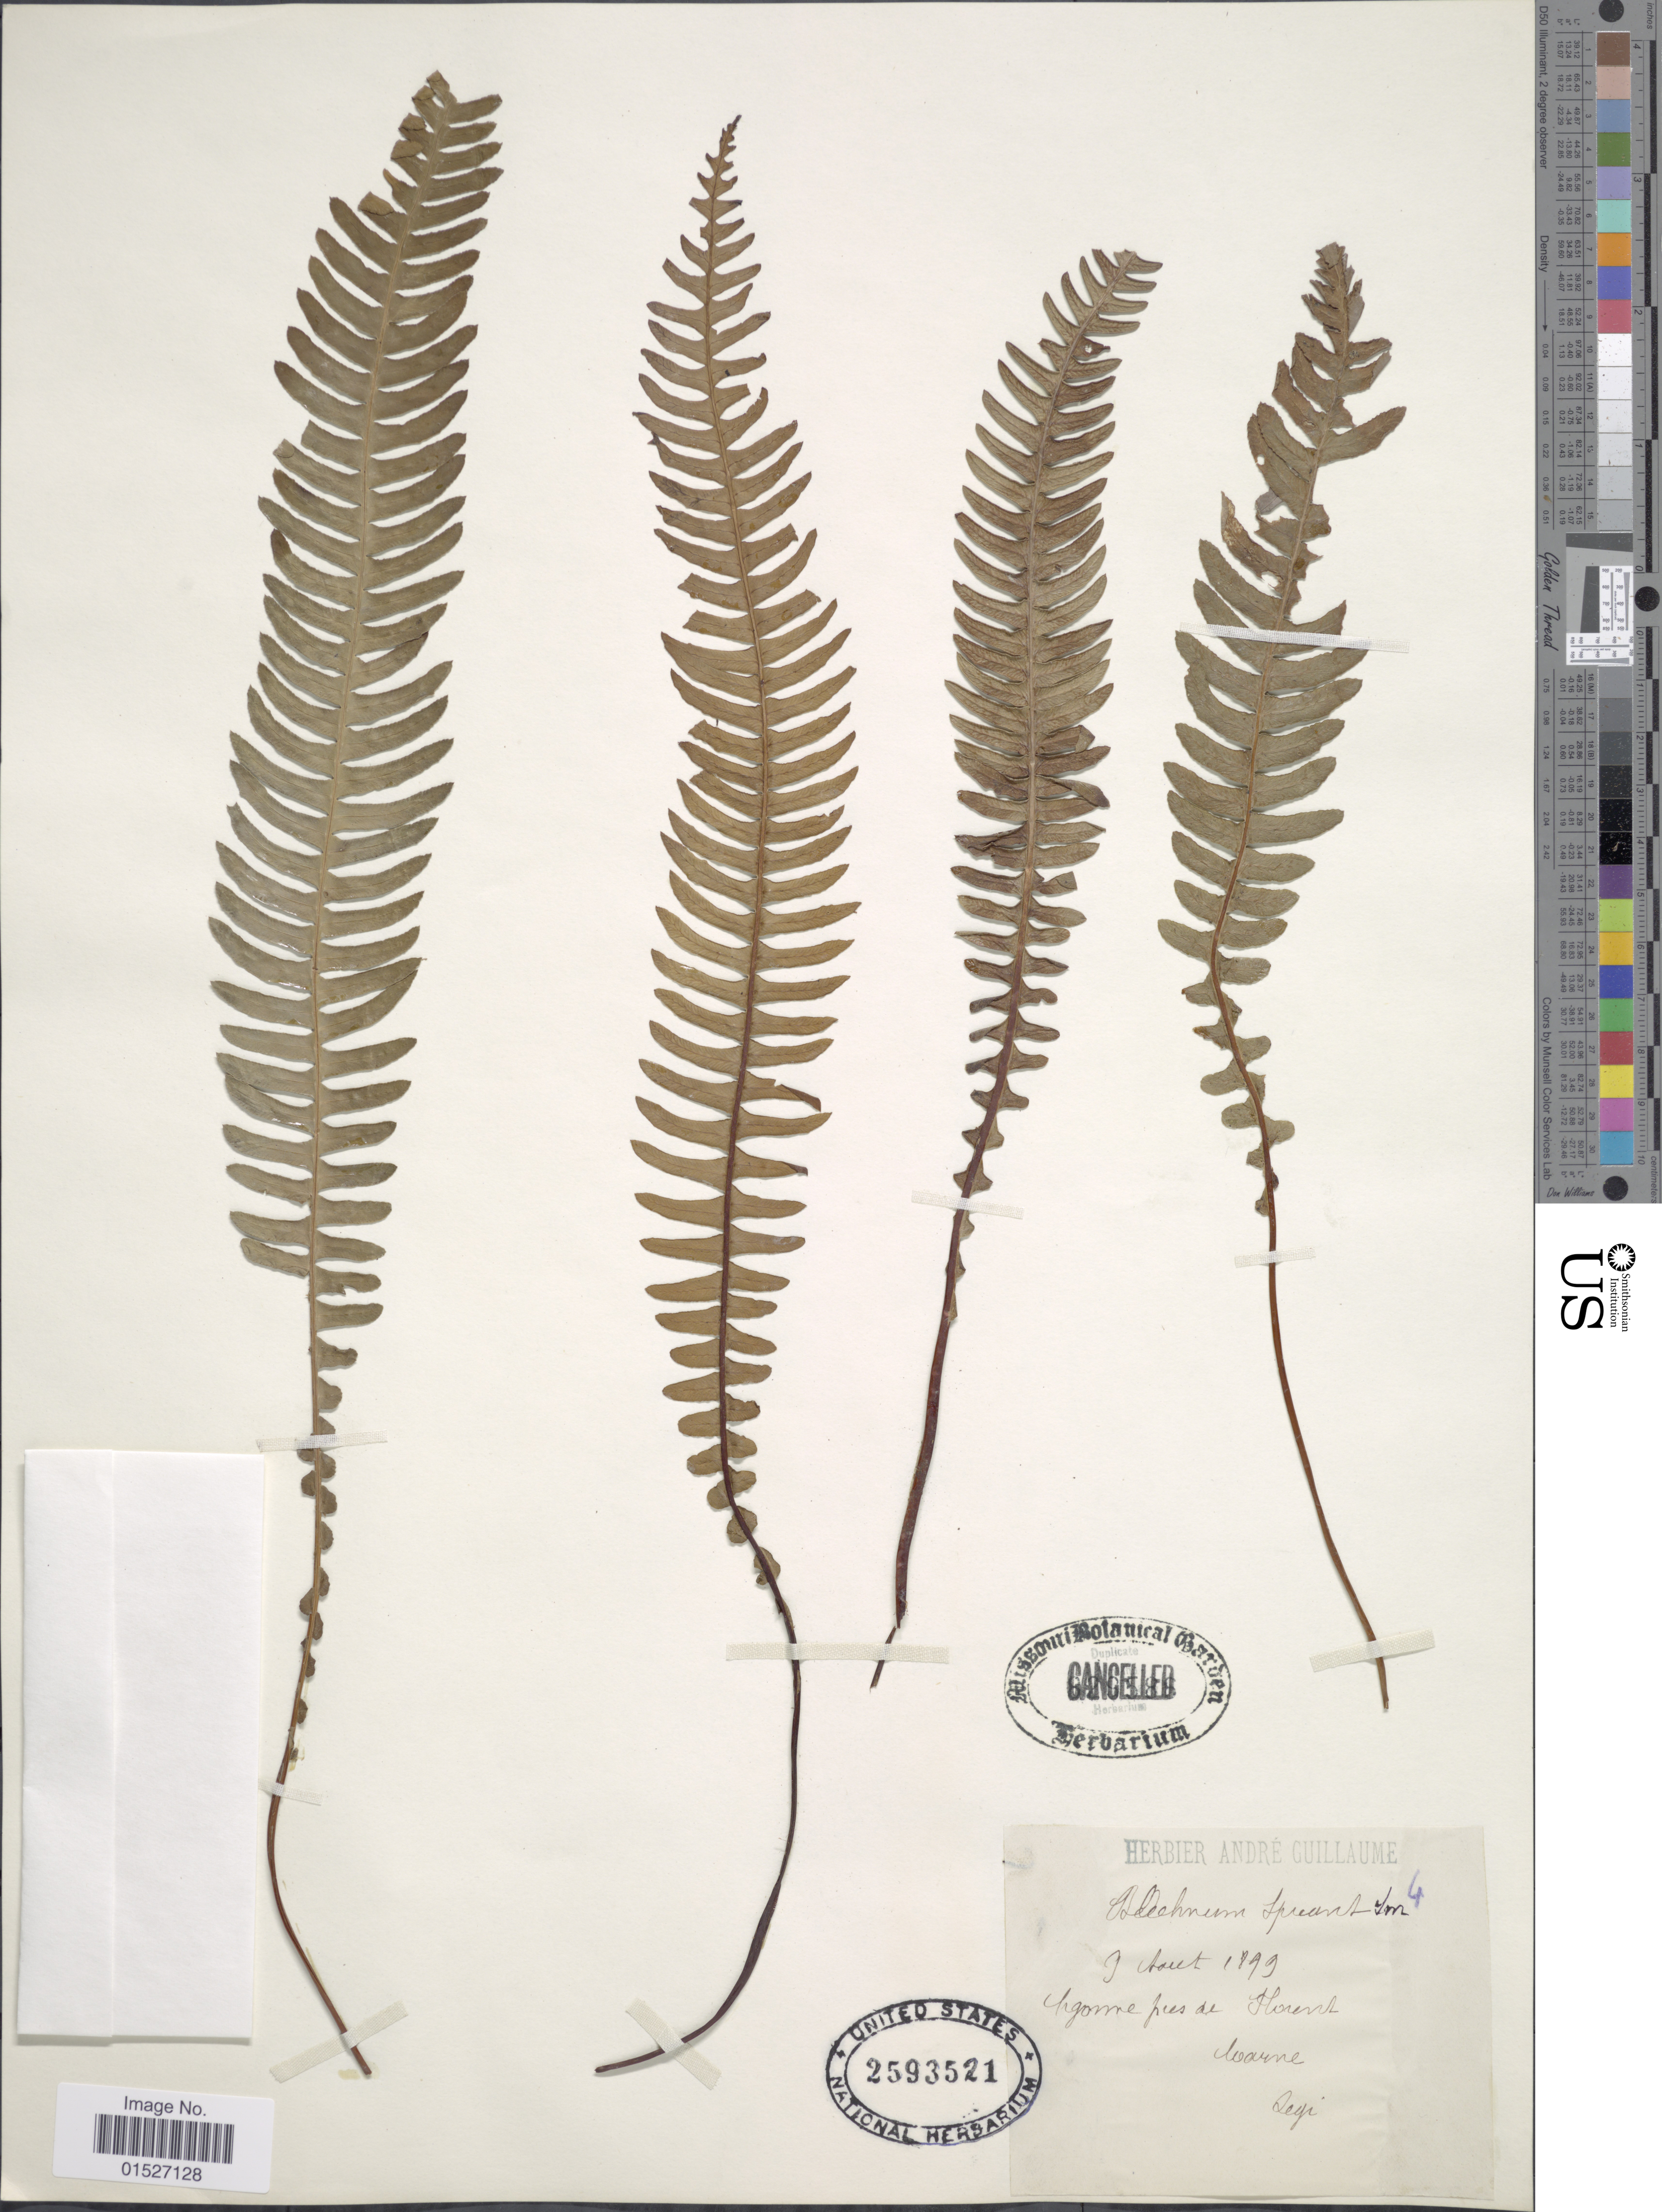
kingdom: Plantae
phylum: Tracheophyta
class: Polypodiopsida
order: Polypodiales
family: Blechnaceae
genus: Blechnum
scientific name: Blechnum spicant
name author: (L.) Sm.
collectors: Ivarne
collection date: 1899-08-09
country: France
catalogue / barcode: US 2593521